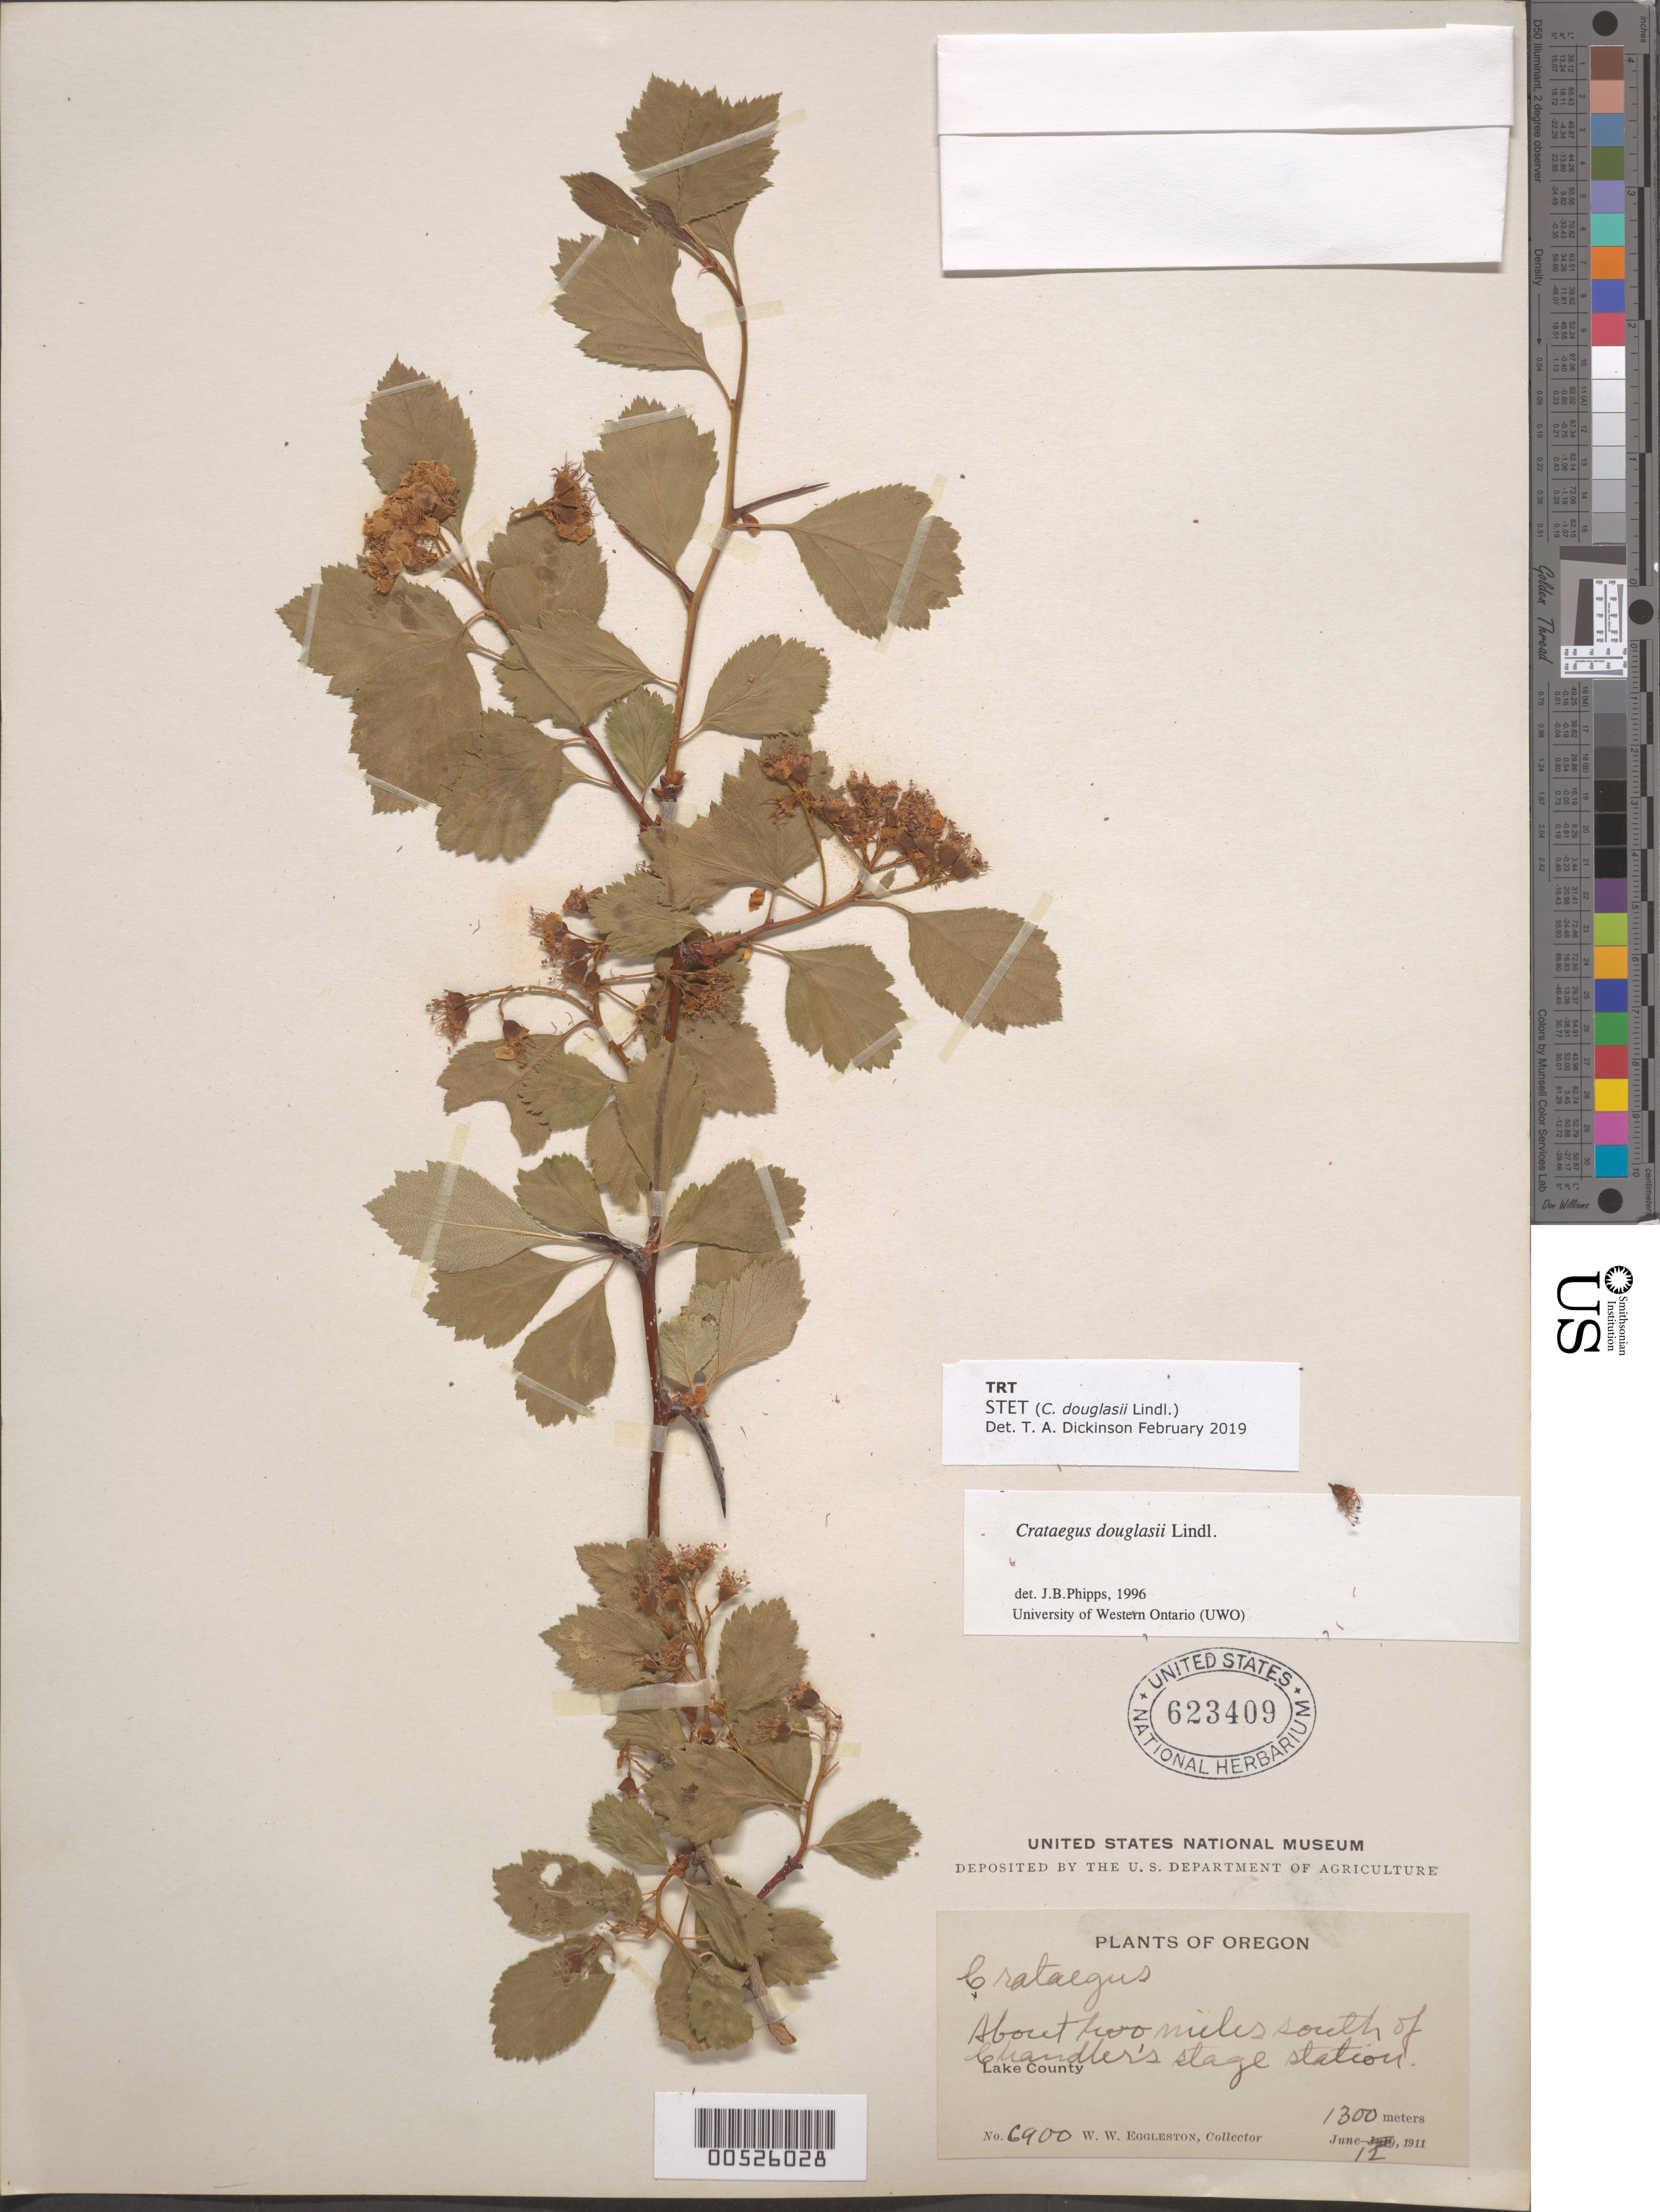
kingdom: Plantae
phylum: Tracheophyta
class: Magnoliopsida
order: Rosales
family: Rosaceae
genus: Crataegus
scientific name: Crataegus douglasii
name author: Lindl.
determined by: Phipps, James B., (UWO), University of Western Ontario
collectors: W. W. Eggleston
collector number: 6900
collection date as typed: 12 Jun 1911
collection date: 1911-06-12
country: United States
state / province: Oregon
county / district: Lake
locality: About 2 mi. S of Chandler's stage station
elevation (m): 1300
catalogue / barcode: US 623409